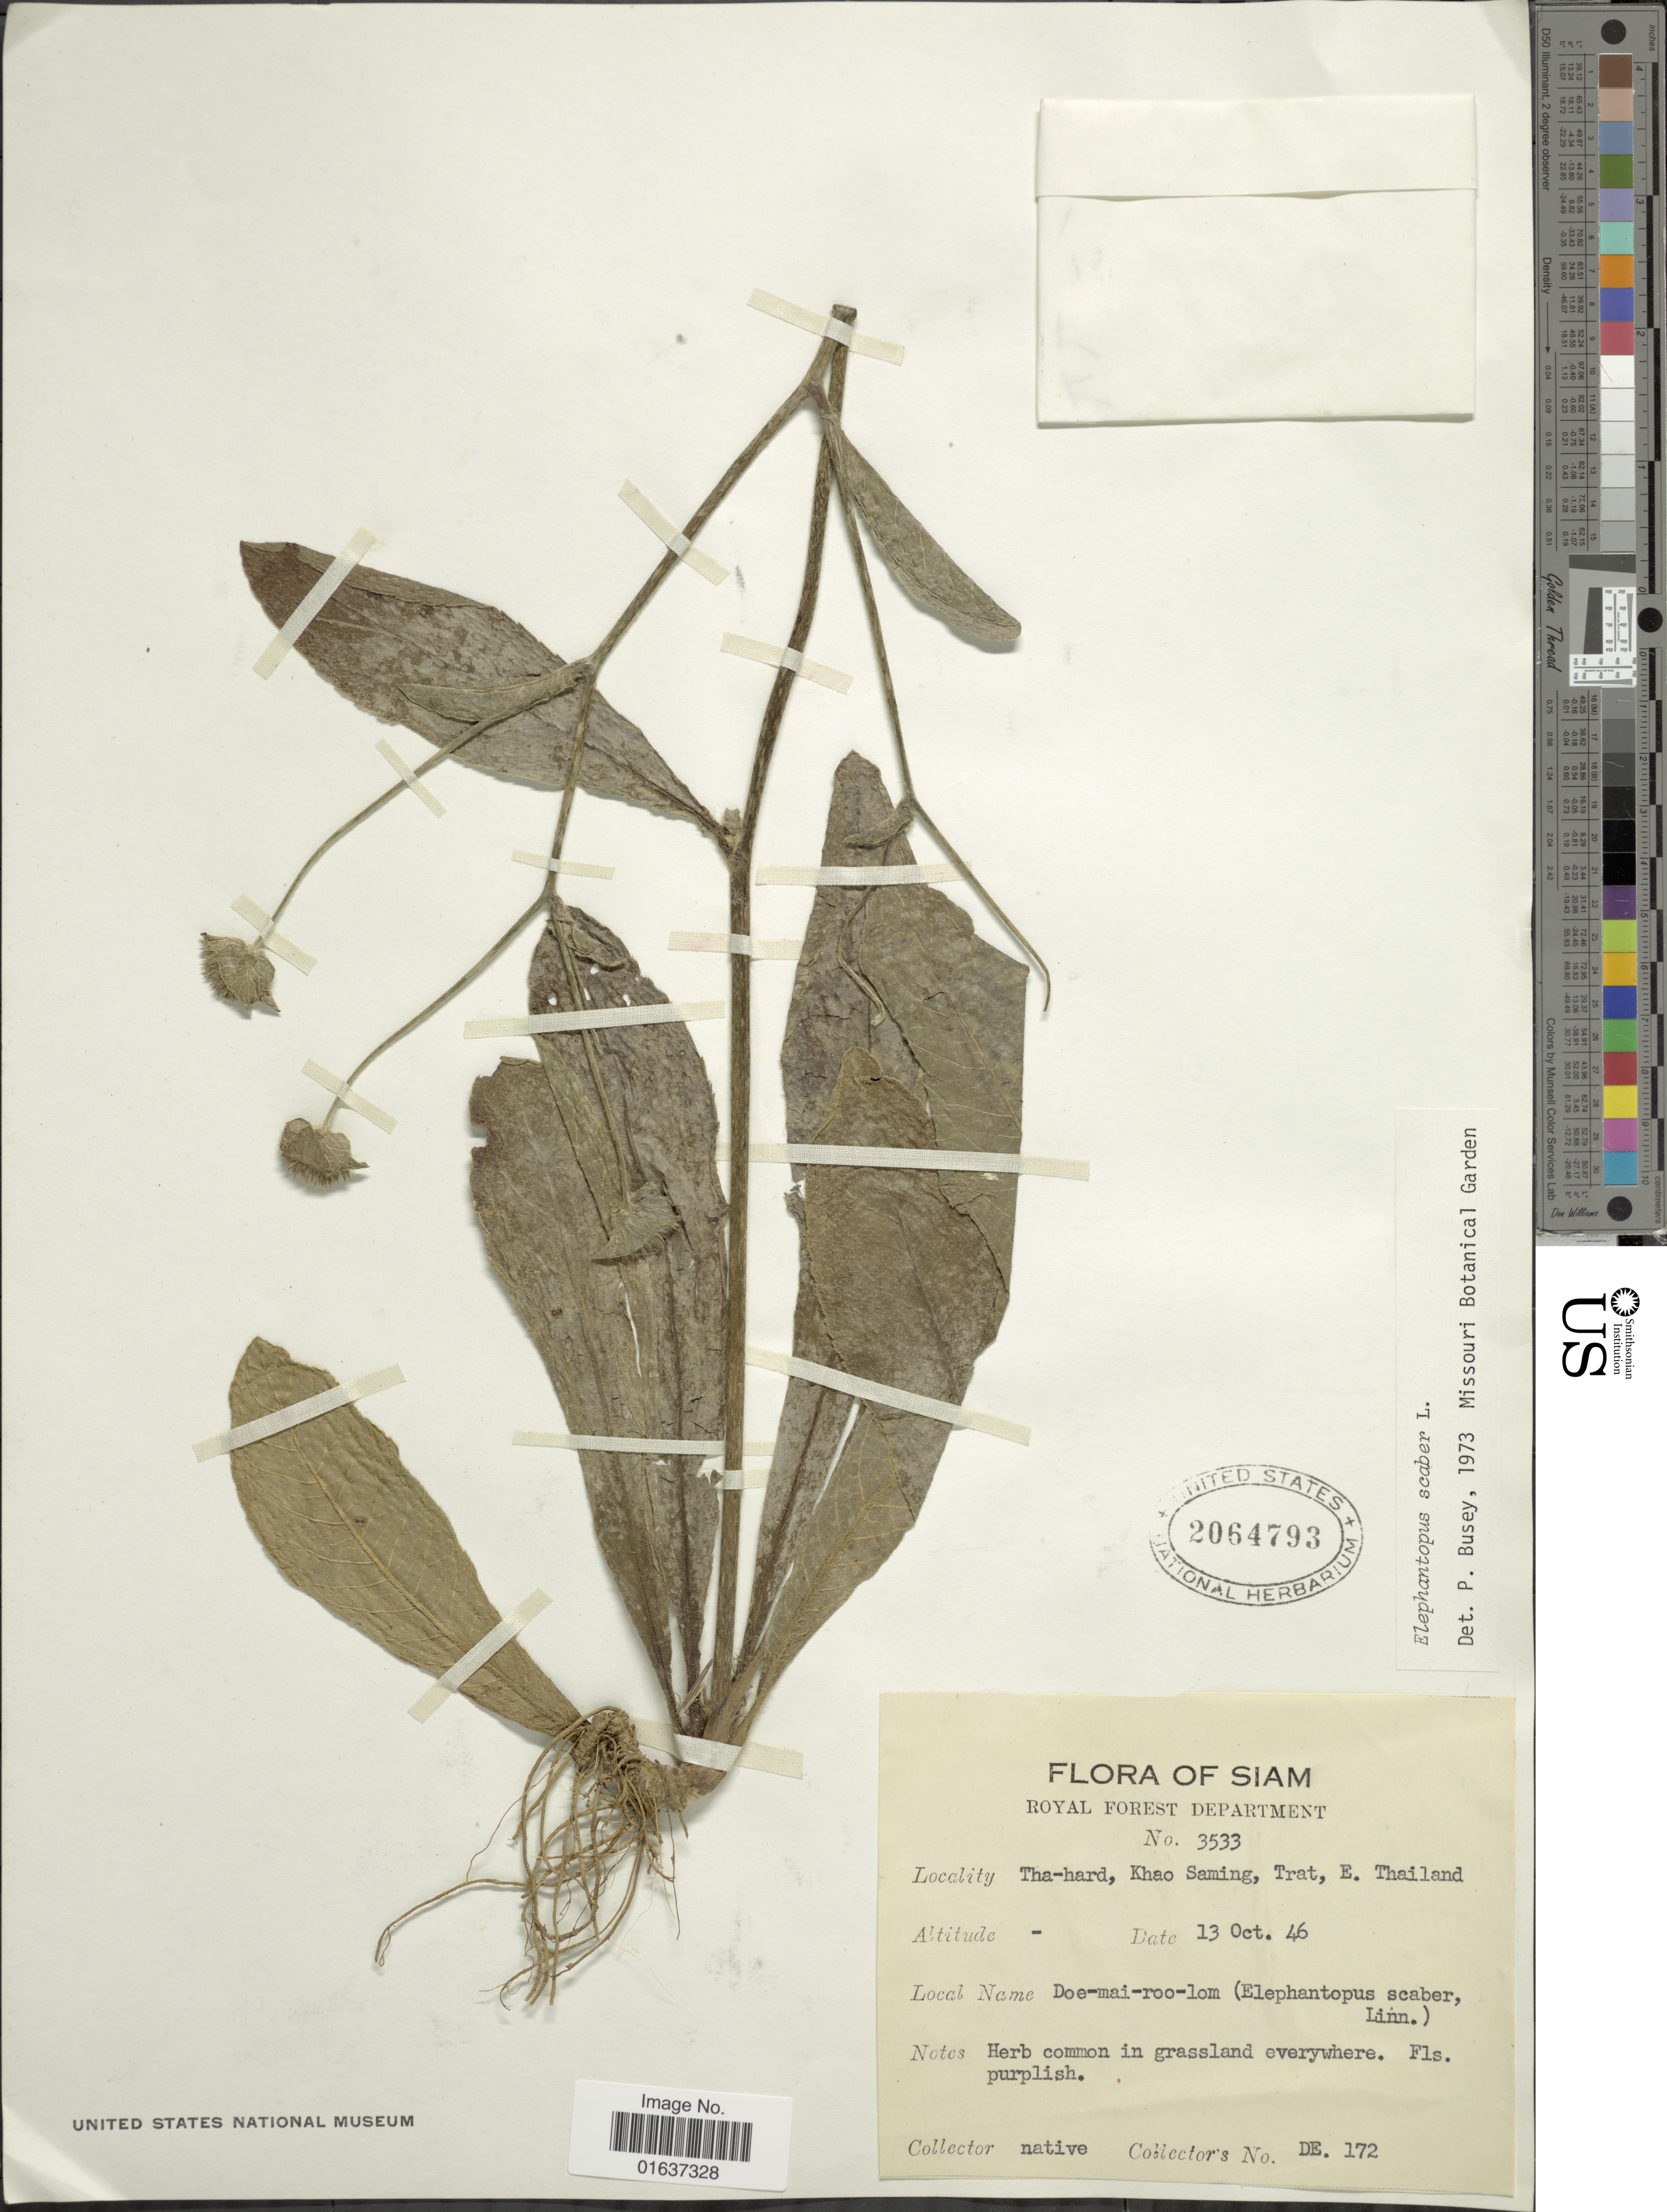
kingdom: Plantae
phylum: Tracheophyta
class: Magnoliopsida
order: Asterales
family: Asteraceae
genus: Elephantopus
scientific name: Elephantopus scaber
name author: L.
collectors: Native collector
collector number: DE172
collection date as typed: Transcribed d/m/y: 13/10/46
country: Thailand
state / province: Trat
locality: Siam, Royal Forest Department, Tha-hard, Khao Saming, E. Thailand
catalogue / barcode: US 2064793